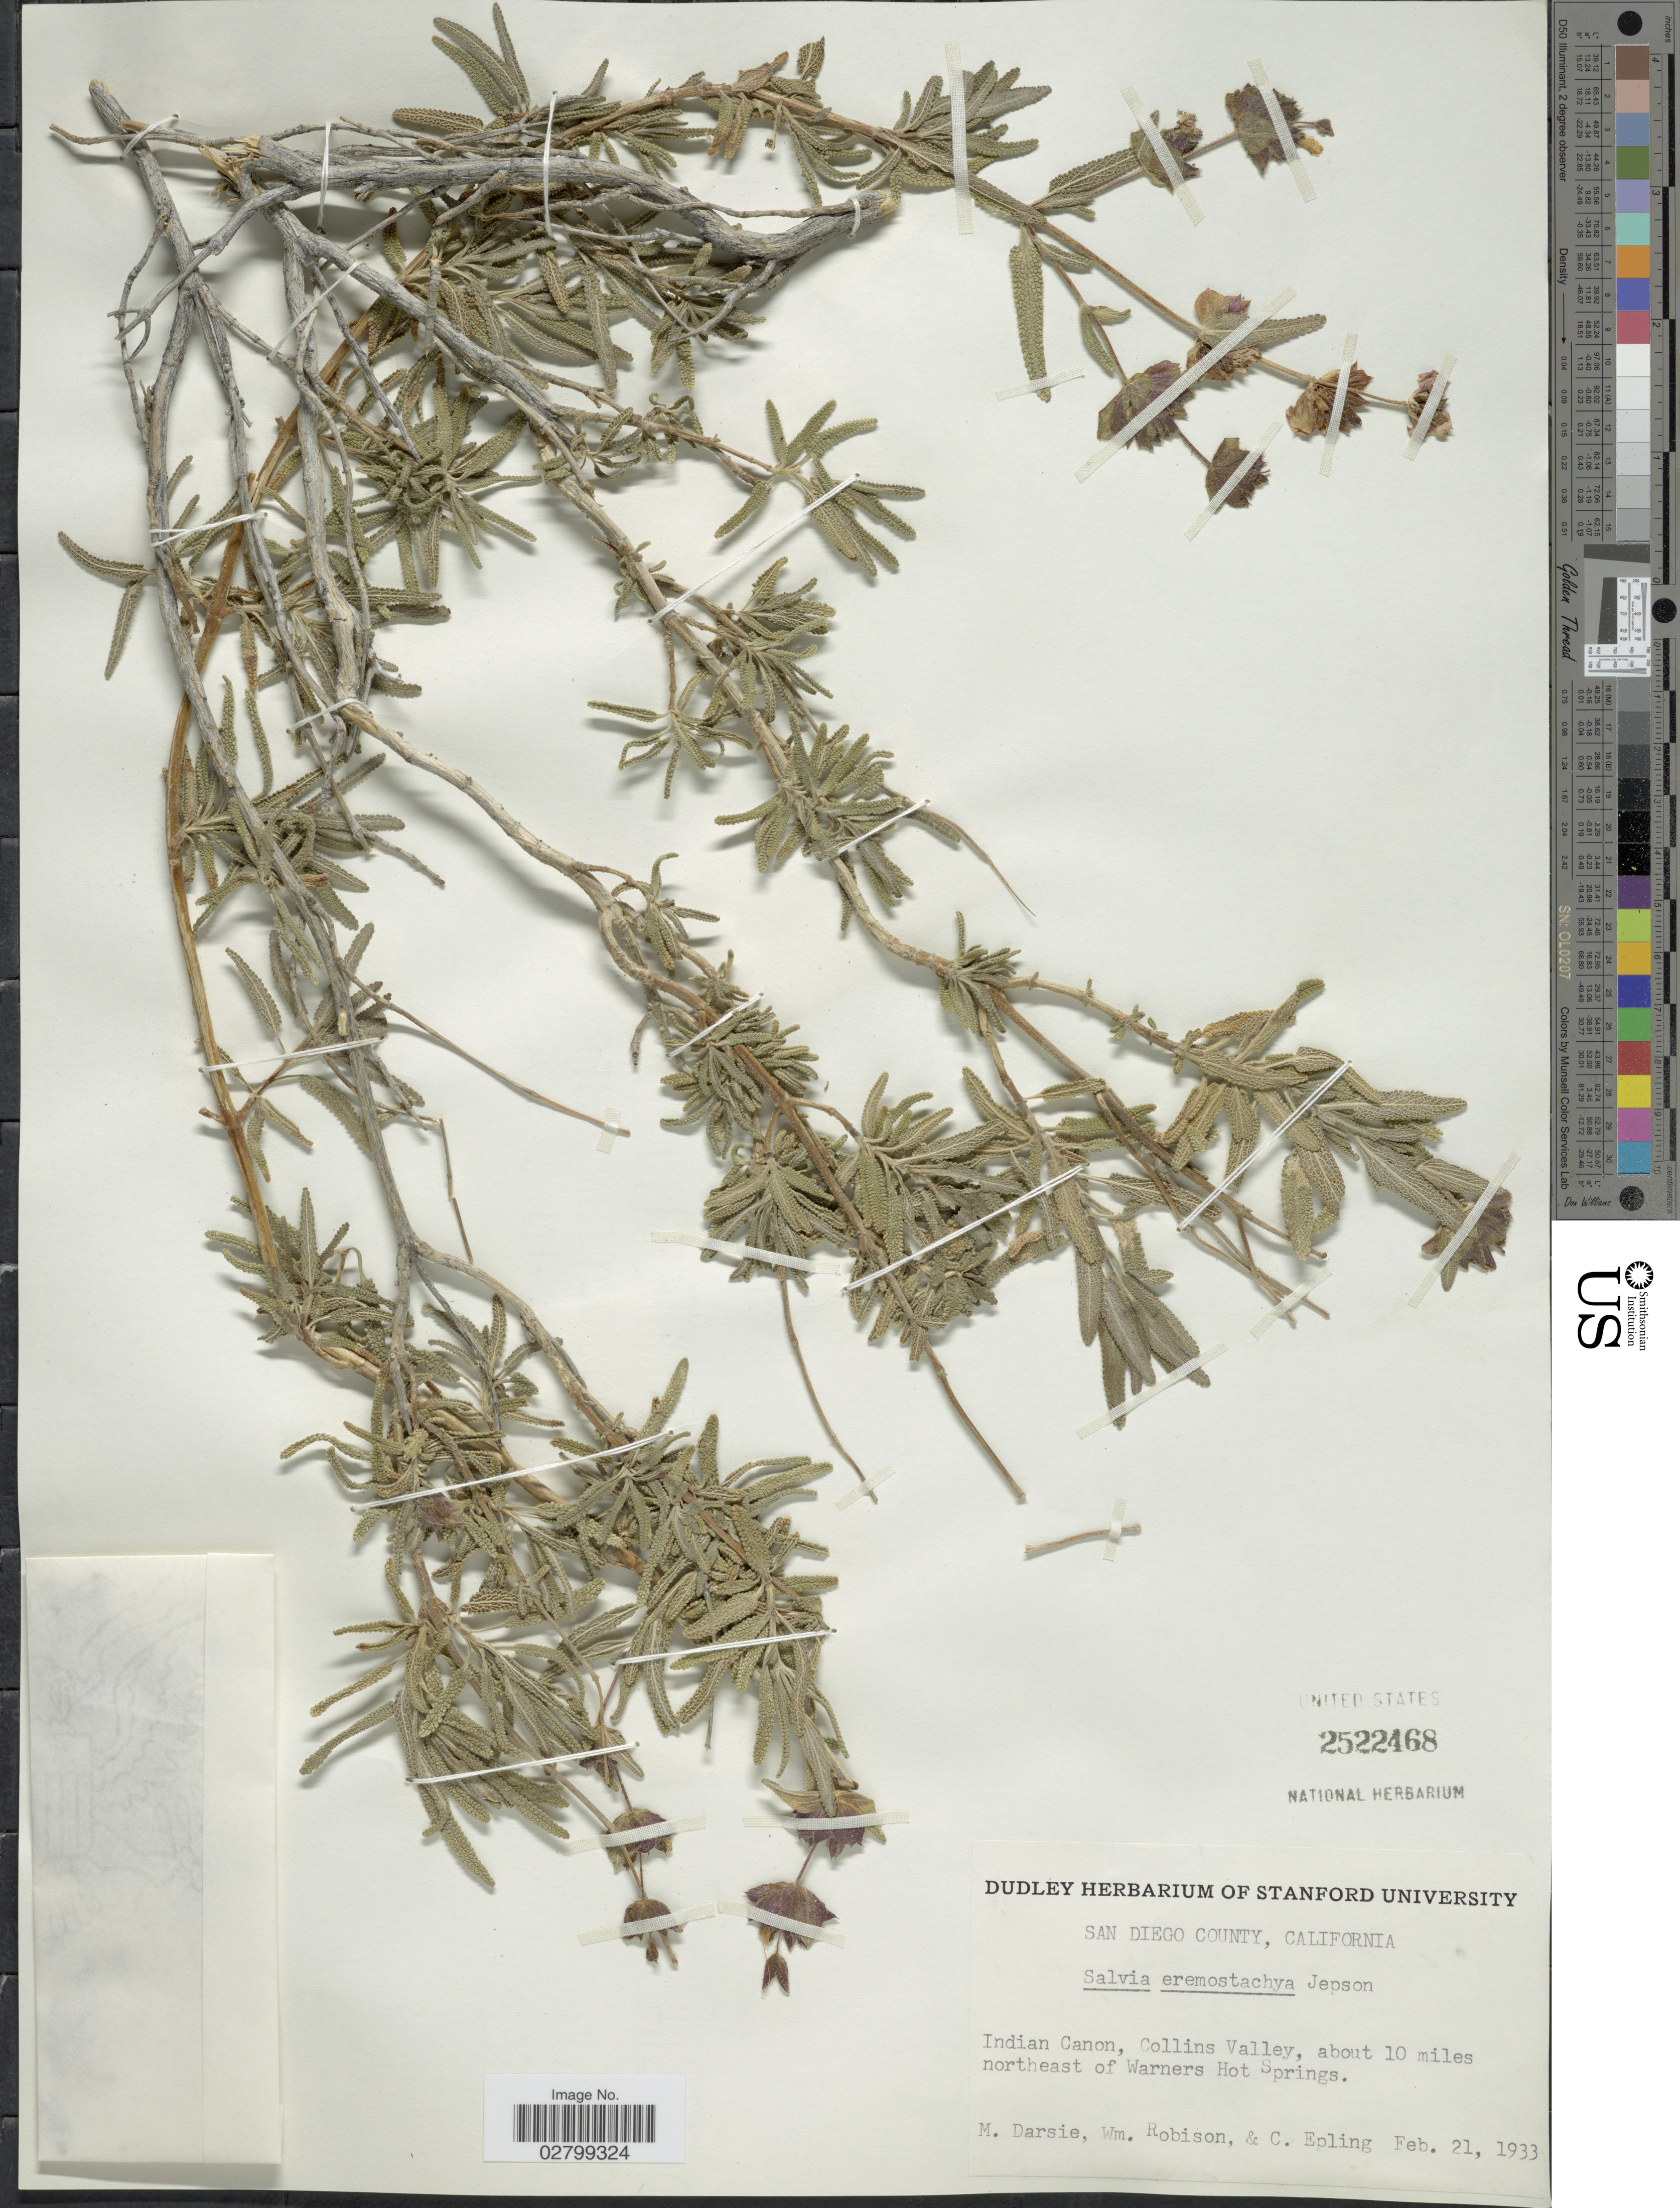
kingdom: Plantae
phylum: Tracheophyta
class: Magnoliopsida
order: Lamiales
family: Lamiaceae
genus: Salvia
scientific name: Salvia eremostachya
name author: Jeps.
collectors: M. Darsie, W. Robison & C. C. Epling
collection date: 1933-02-21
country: United States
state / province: California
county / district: San Diego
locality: San Diego County. Indian Canon, Collins Valley, about 10 miles northeast of Warners Hot Springs.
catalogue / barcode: US 2522468